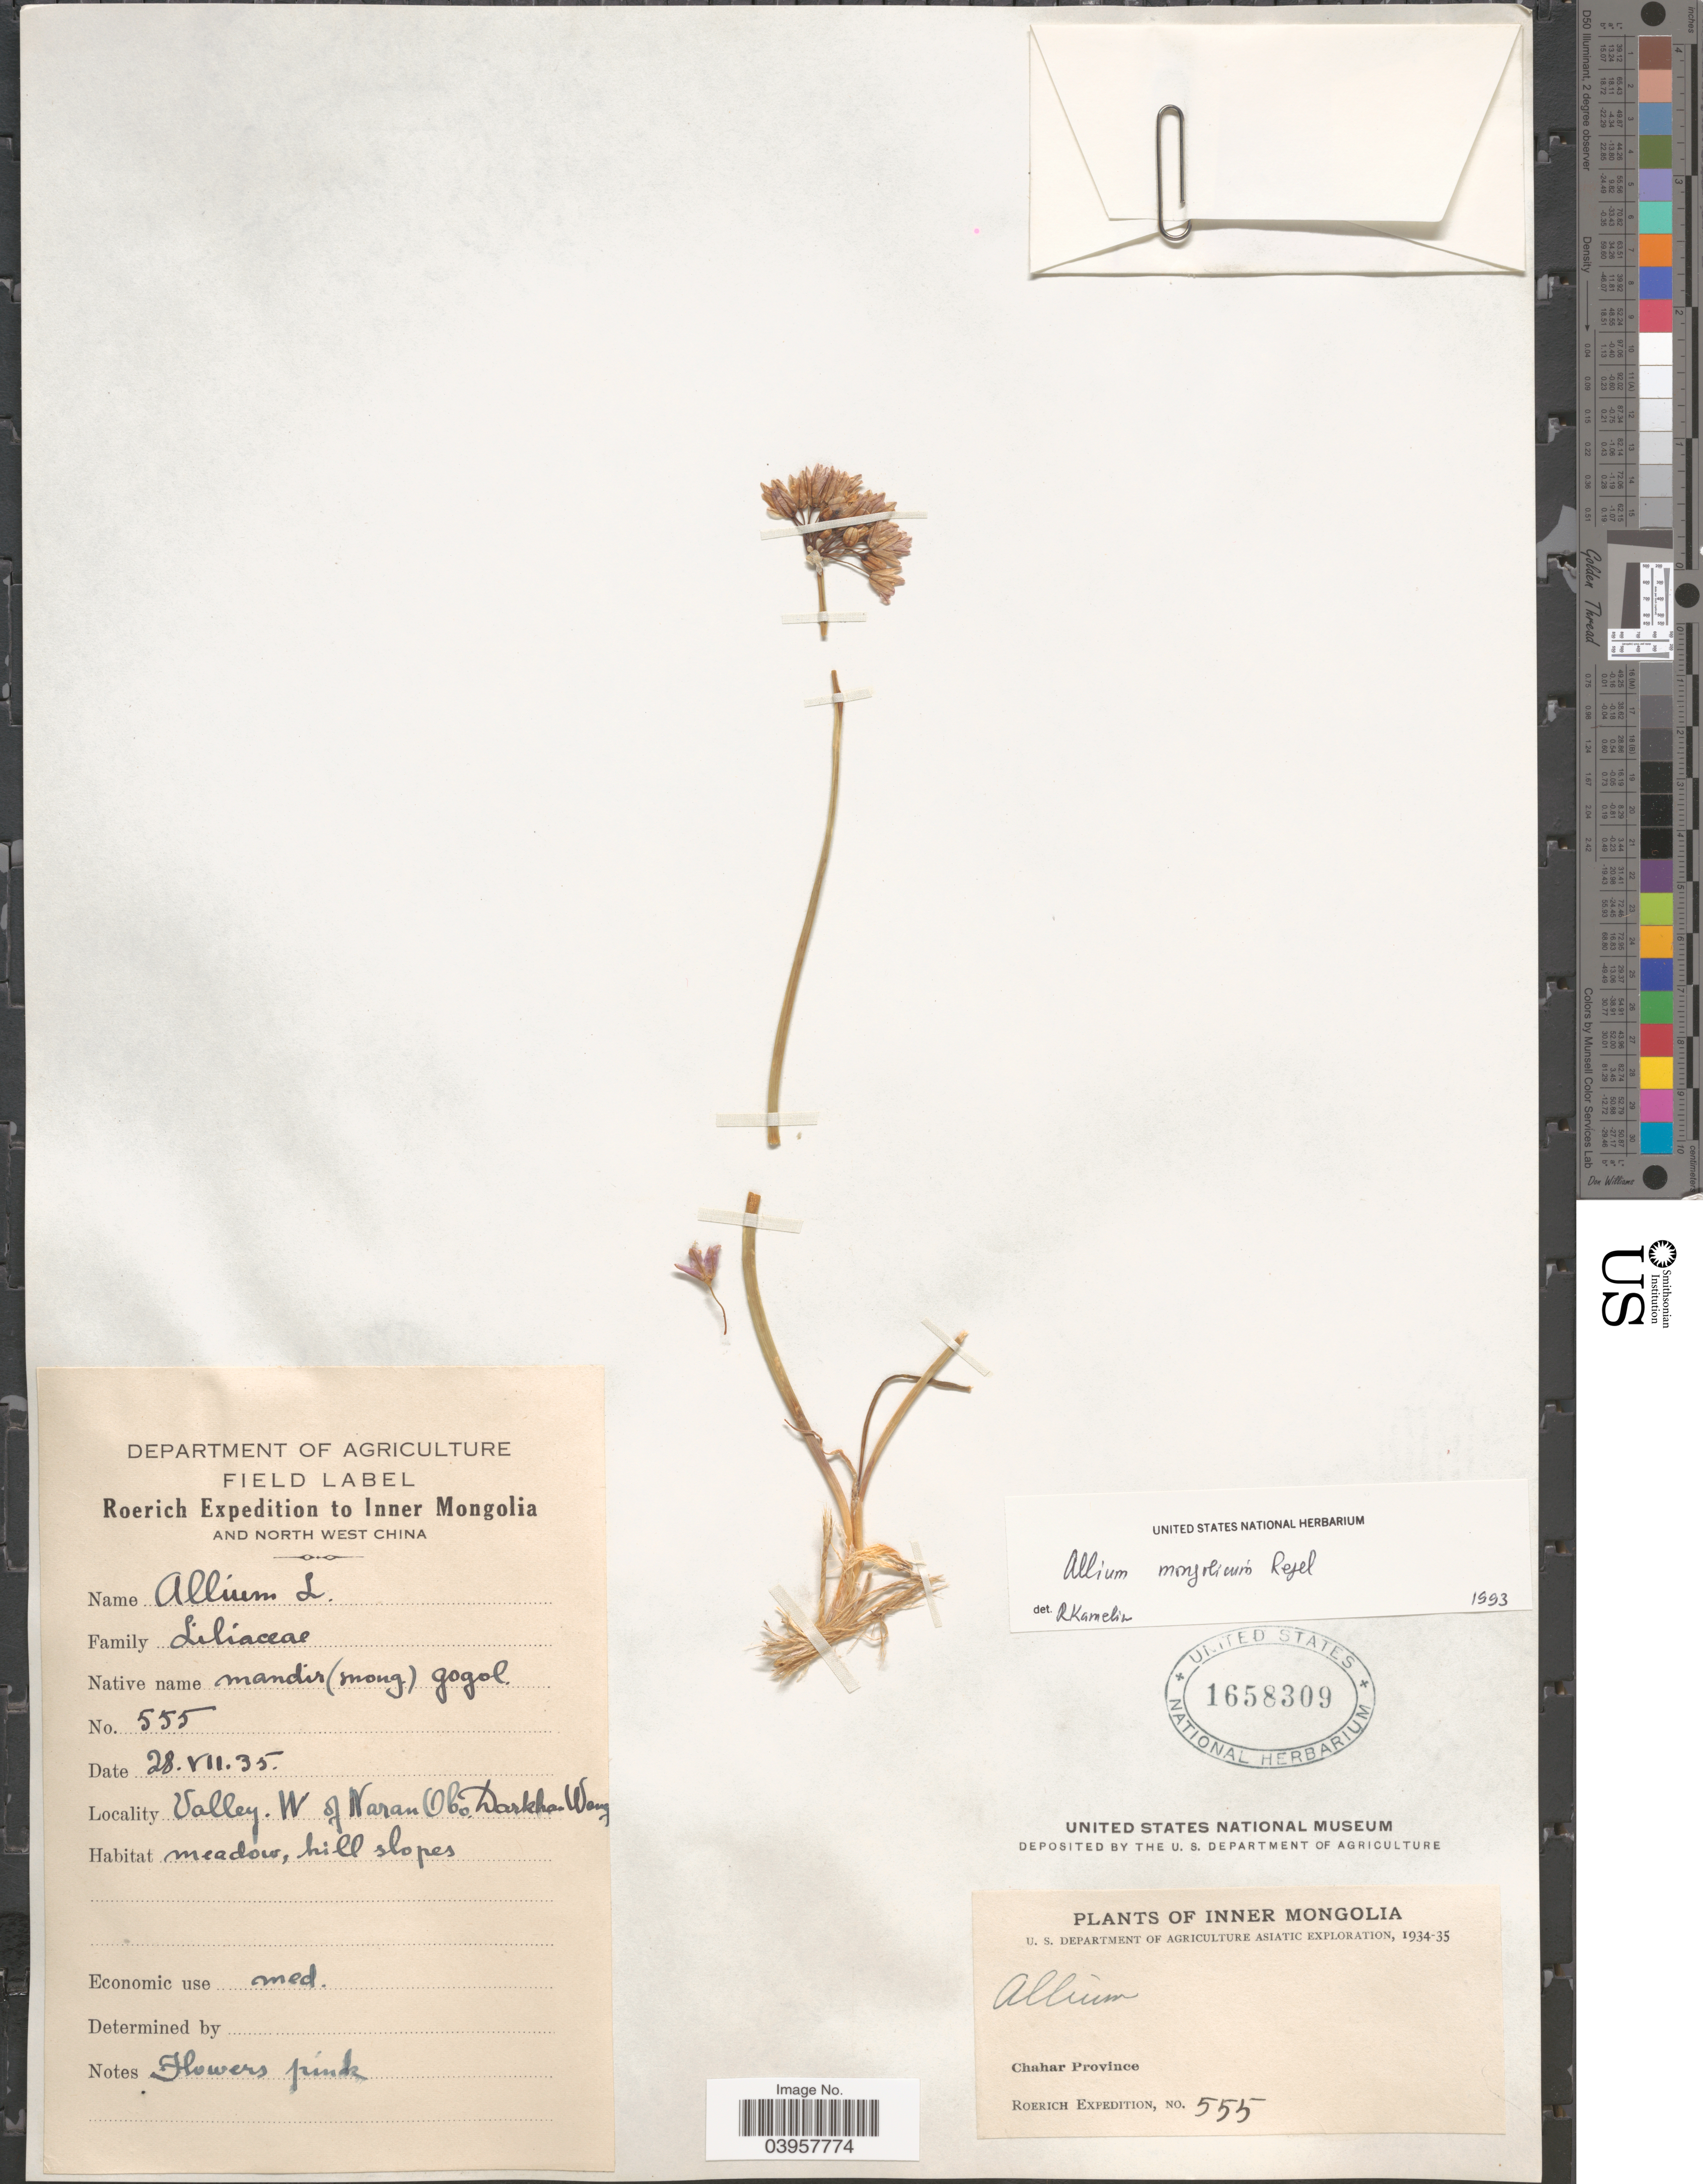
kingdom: Plantae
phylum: Tracheophyta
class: Liliopsida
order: Asparagales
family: Amaryllidaceae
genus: Allium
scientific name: Allium mongolicum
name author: Regel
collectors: Roerich Expedition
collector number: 555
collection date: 1935-07-28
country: China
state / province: Nei Monggol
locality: Inner Mongolia and North West China. Valley. W of Naran Obo, Darkhan Wong .Chahar Province.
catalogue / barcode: US 1658309